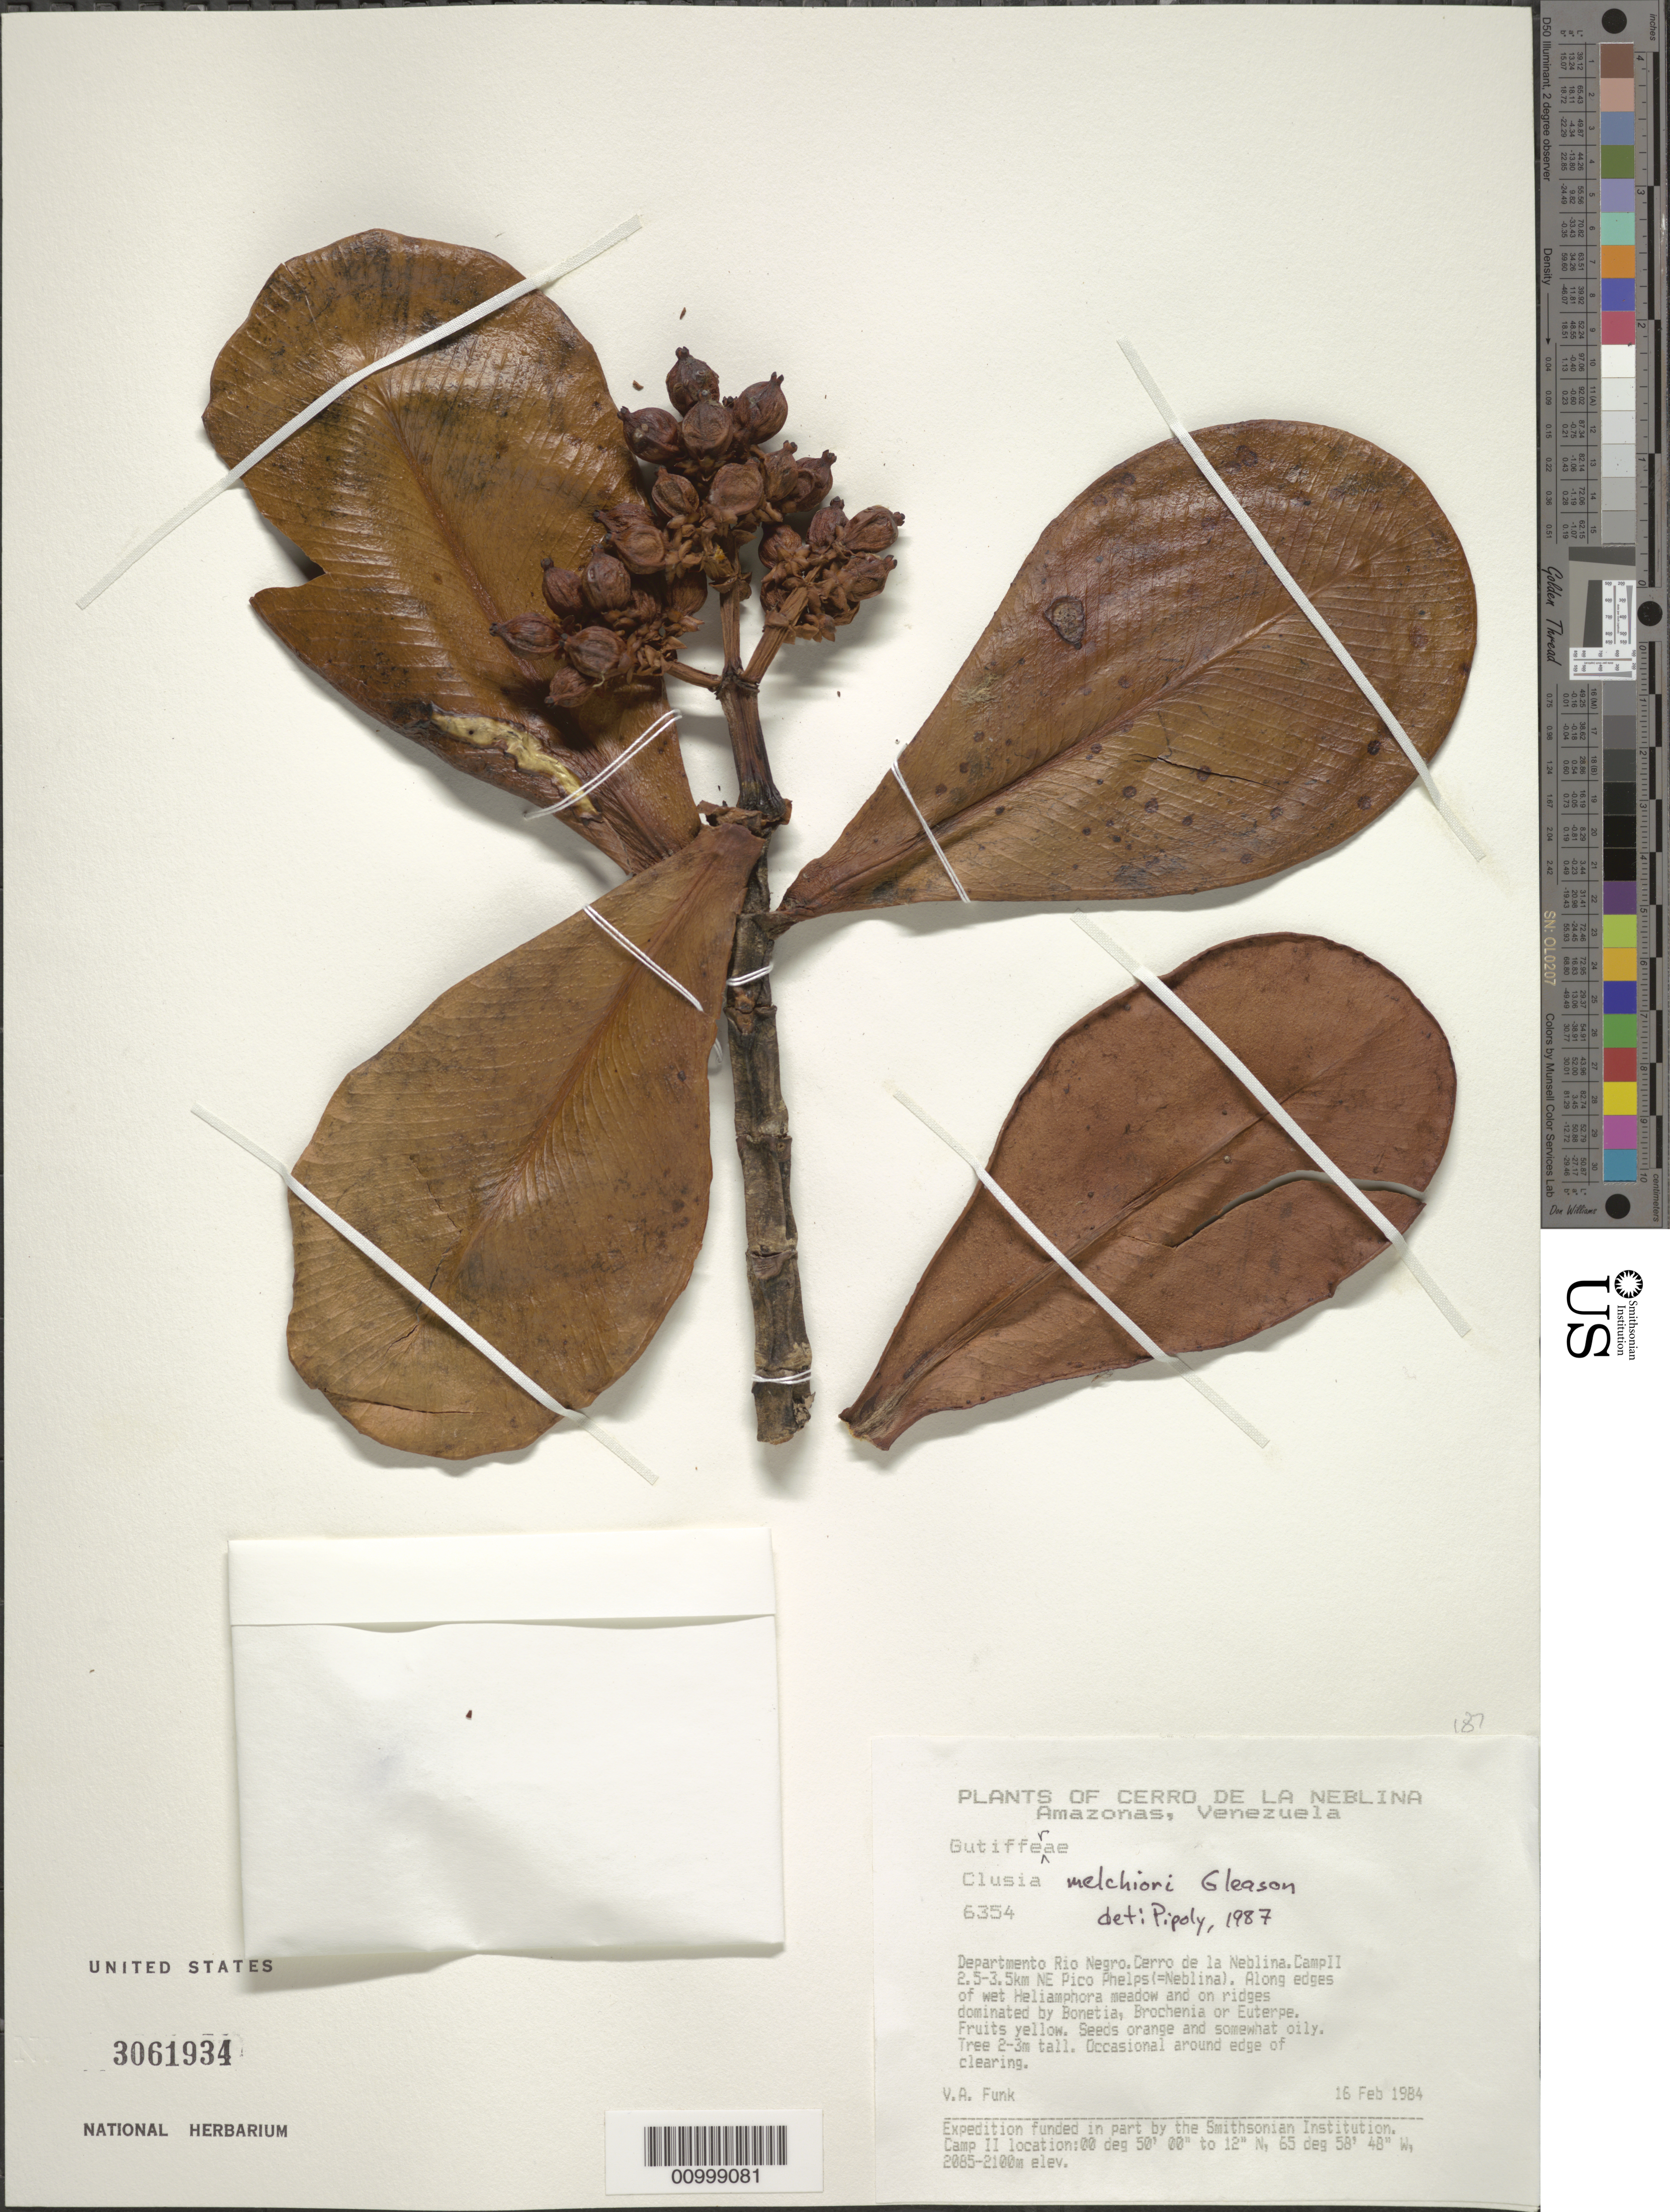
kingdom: Plantae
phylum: Tracheophyta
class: Magnoliopsida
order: Malpighiales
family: Clusiaceae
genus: Clusia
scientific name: Clusia melchiori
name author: Gleason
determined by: Pipoly, J. J., III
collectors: V. Funk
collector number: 6354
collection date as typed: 16-Feb-84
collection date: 1984-02-16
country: Venezuela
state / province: Amazonas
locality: Cerro de la Neblina, 2.5-3.5 km NE Pico Phelps (=Neblina). Camp II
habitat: Along edges of wet Heliamphora meadow and on ridges dominated by Bonetia, Brochenia, or Euterpe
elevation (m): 2005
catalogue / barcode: US 3061934